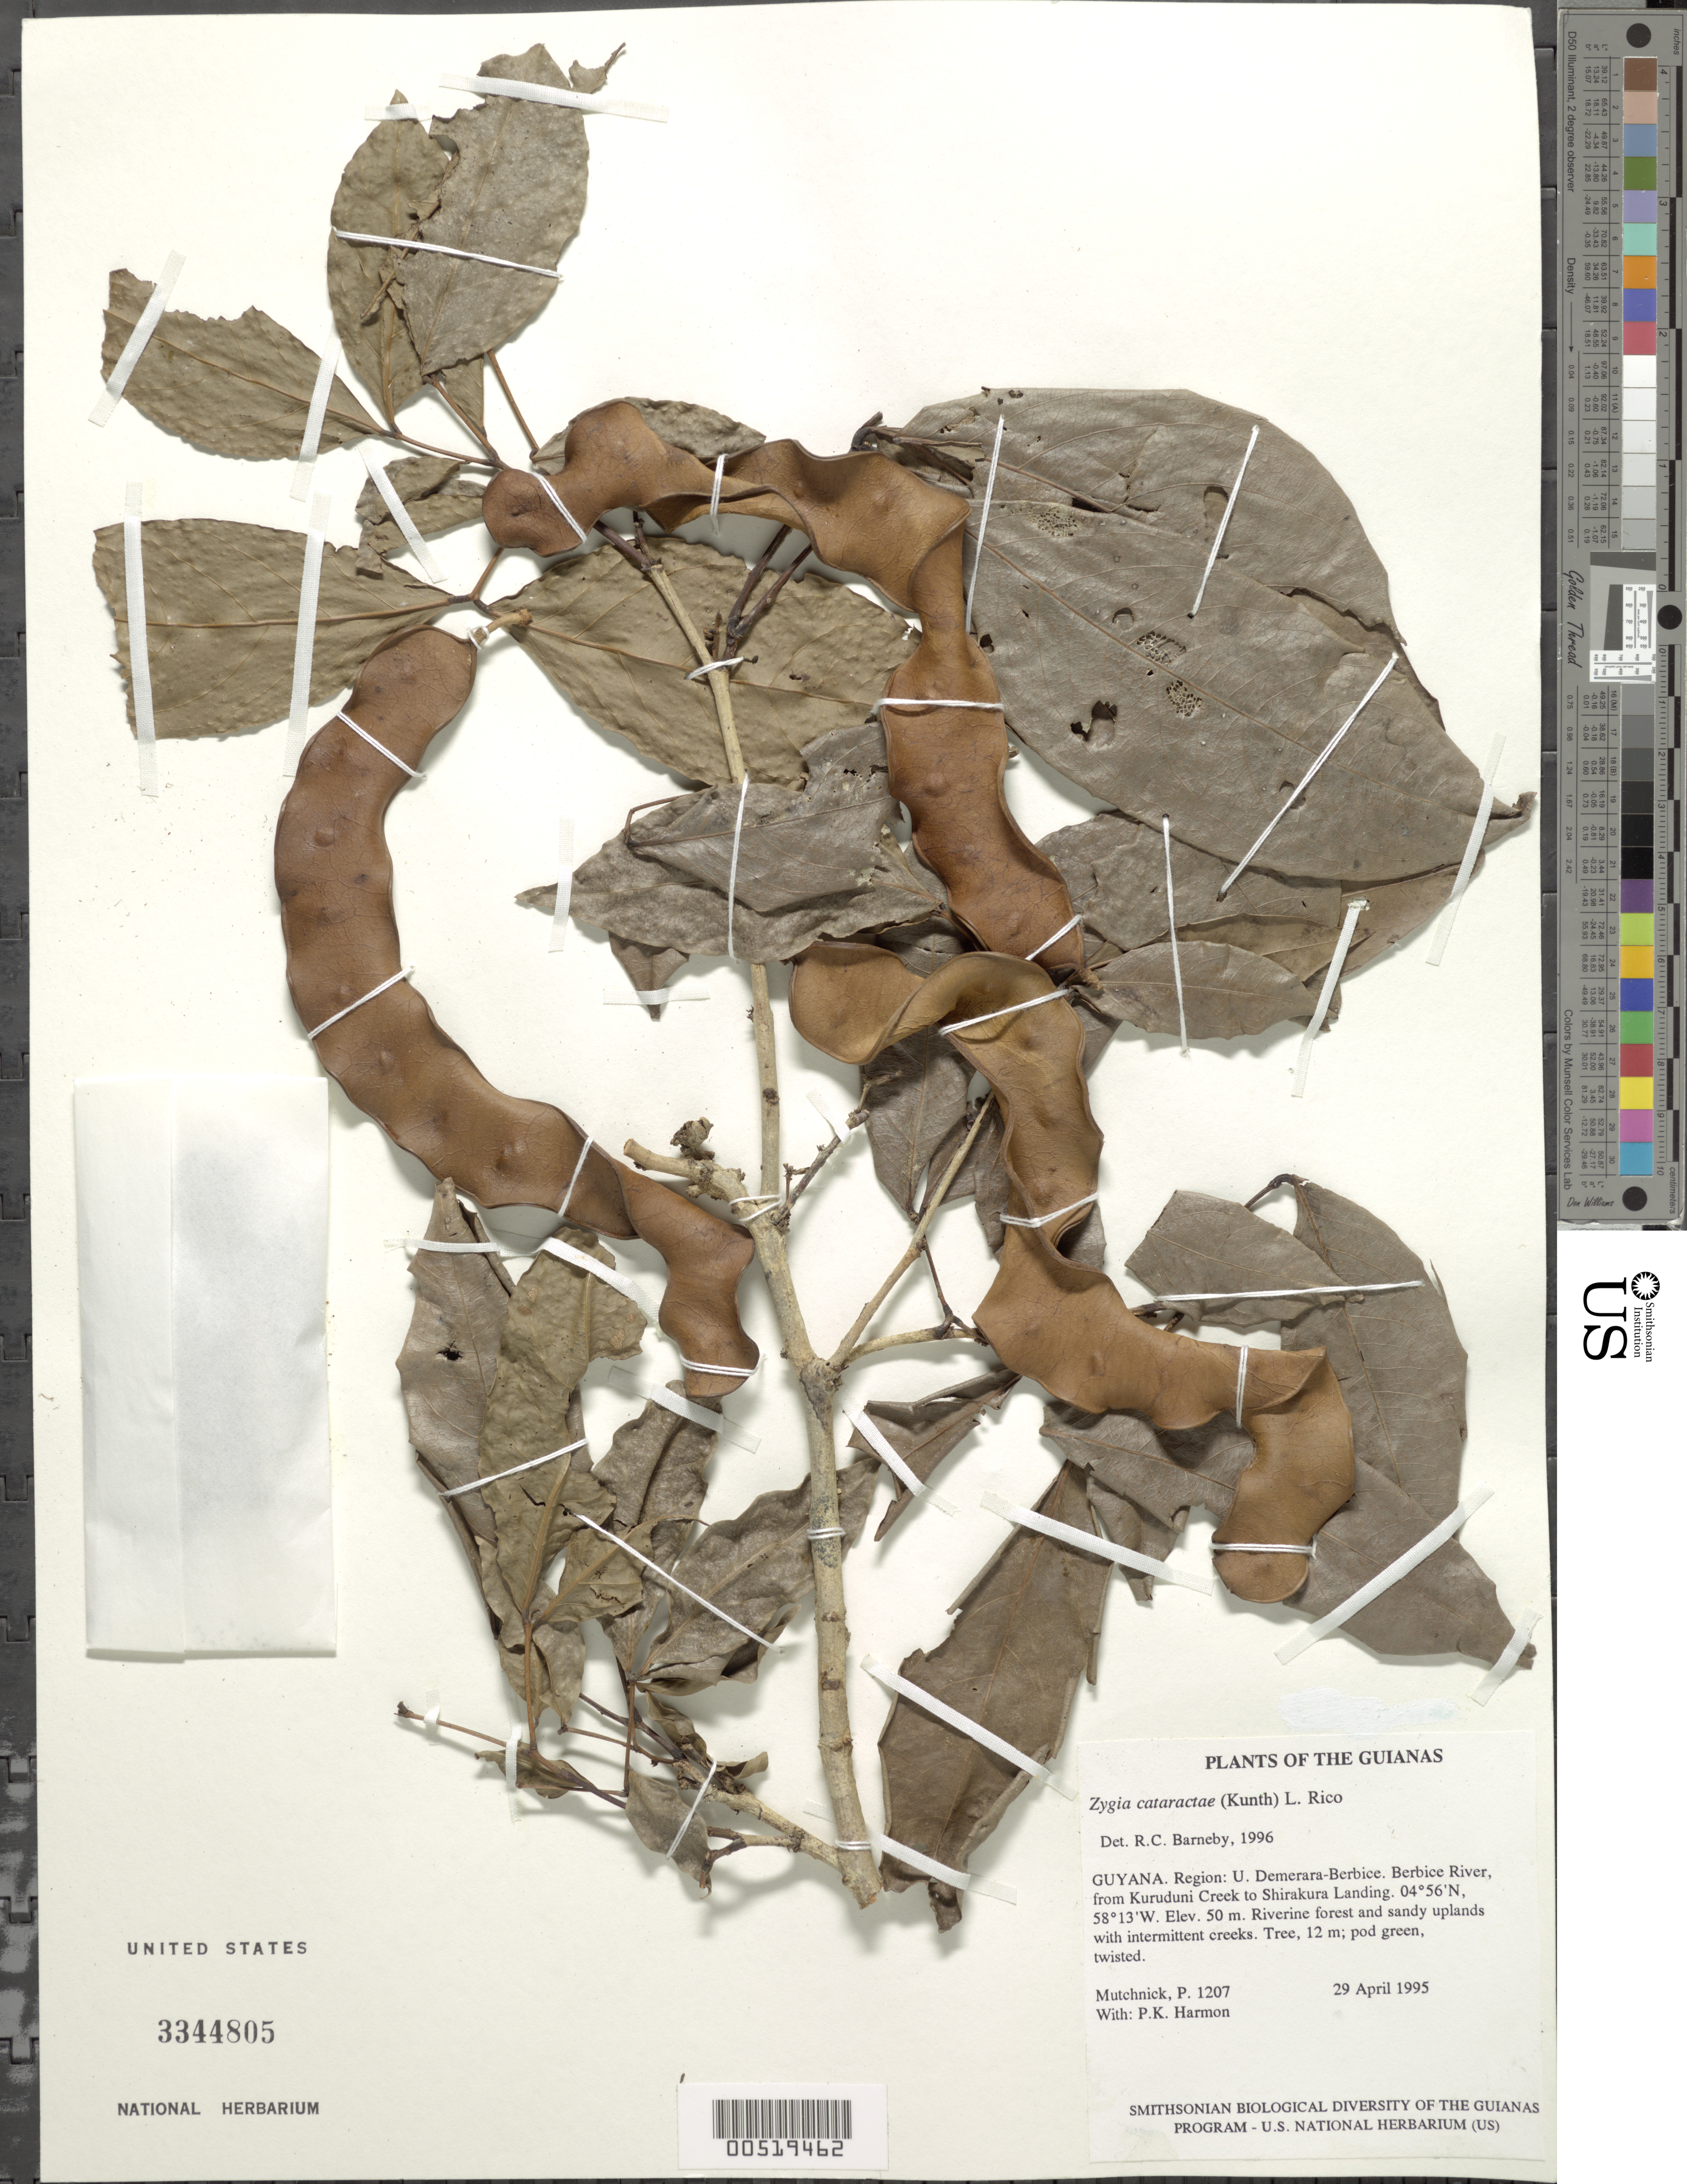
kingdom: Plantae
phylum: Tracheophyta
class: Magnoliopsida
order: Fabales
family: Fabaceae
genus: Zygia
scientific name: Zygia cataractae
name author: (Kunth) L. Rico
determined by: Barneby, Rupert C., (NY)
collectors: P. Mutchnick & P. Harmon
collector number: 1207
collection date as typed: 29 April 1995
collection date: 1995-04-29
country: Guyana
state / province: U. Demerara-Berbice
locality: Berbice River, from Kuruduni Creek to Shirakura Landing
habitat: Riverine forest and sandy uplands with intermittent creeks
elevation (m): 50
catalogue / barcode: US 3344805